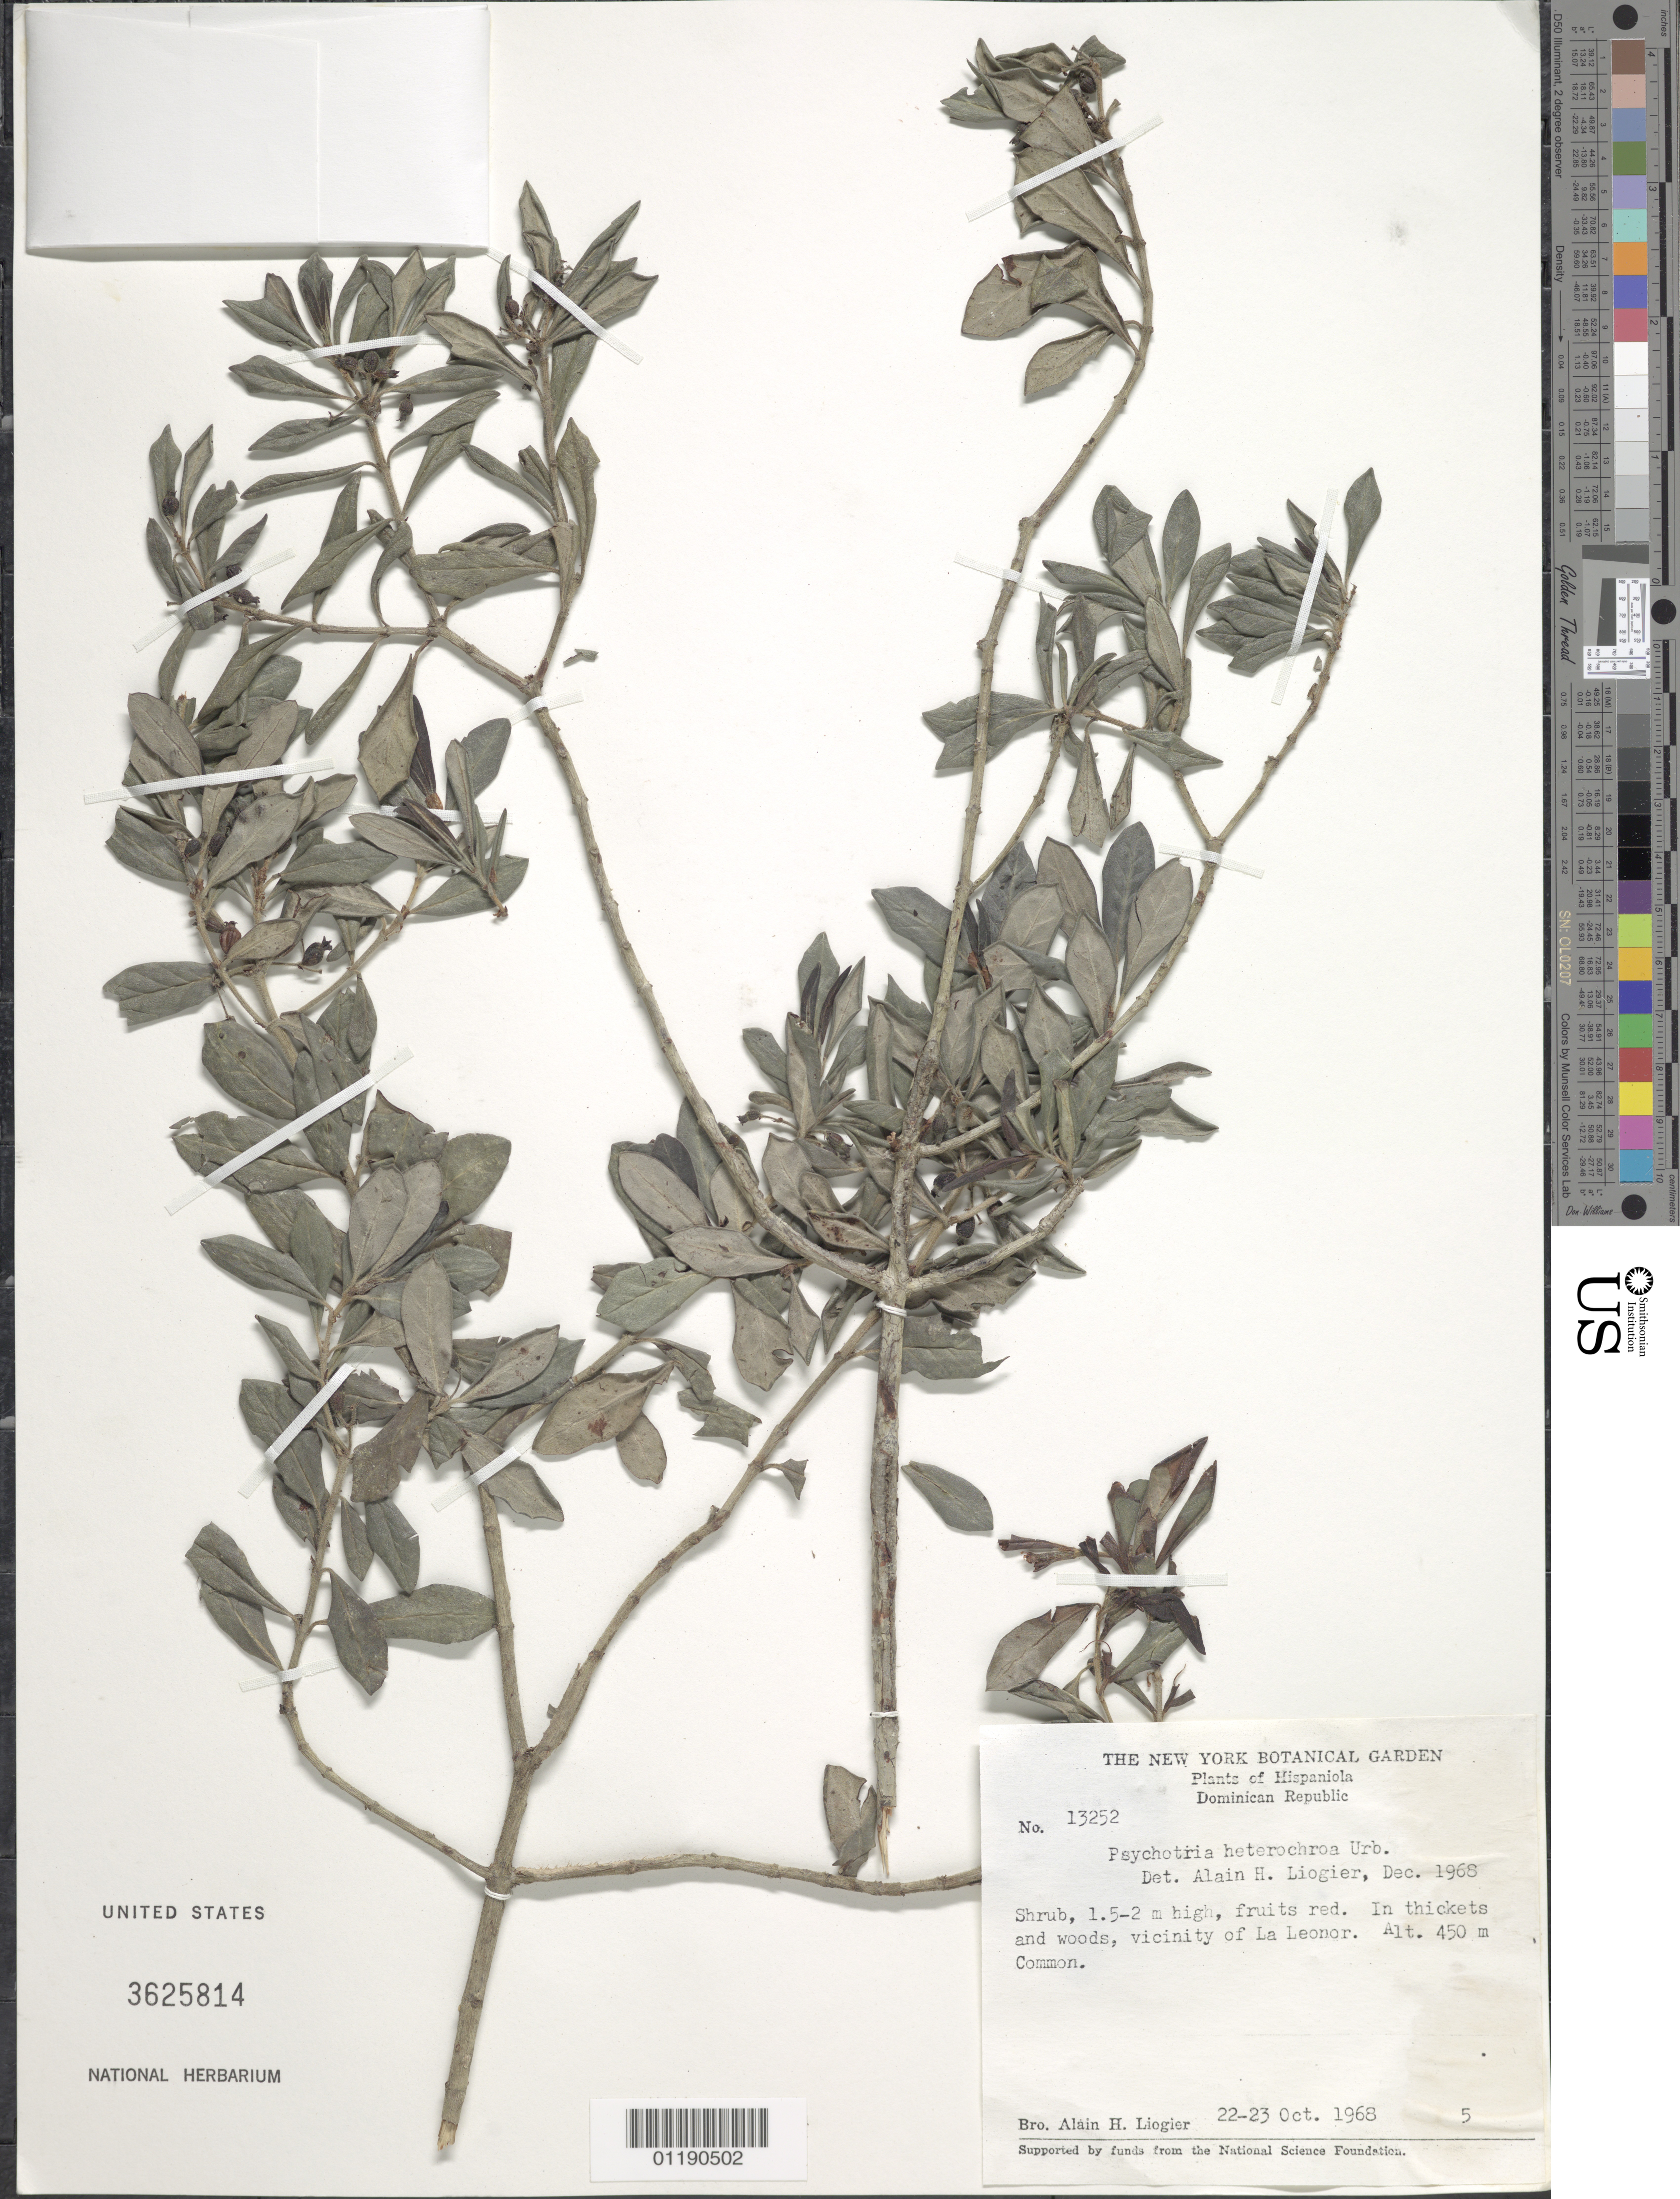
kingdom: Plantae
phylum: Tracheophyta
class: Magnoliopsida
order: Gentianales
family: Rubiaceae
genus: Psychotria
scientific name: Psychotria heterochroa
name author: Urb.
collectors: A. H. Liogier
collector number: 13252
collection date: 1968-10-22/1968-10-23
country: Dominican Republic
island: Hispaniola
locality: Vicinity of La Leonor.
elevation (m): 450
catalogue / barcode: US 3625814